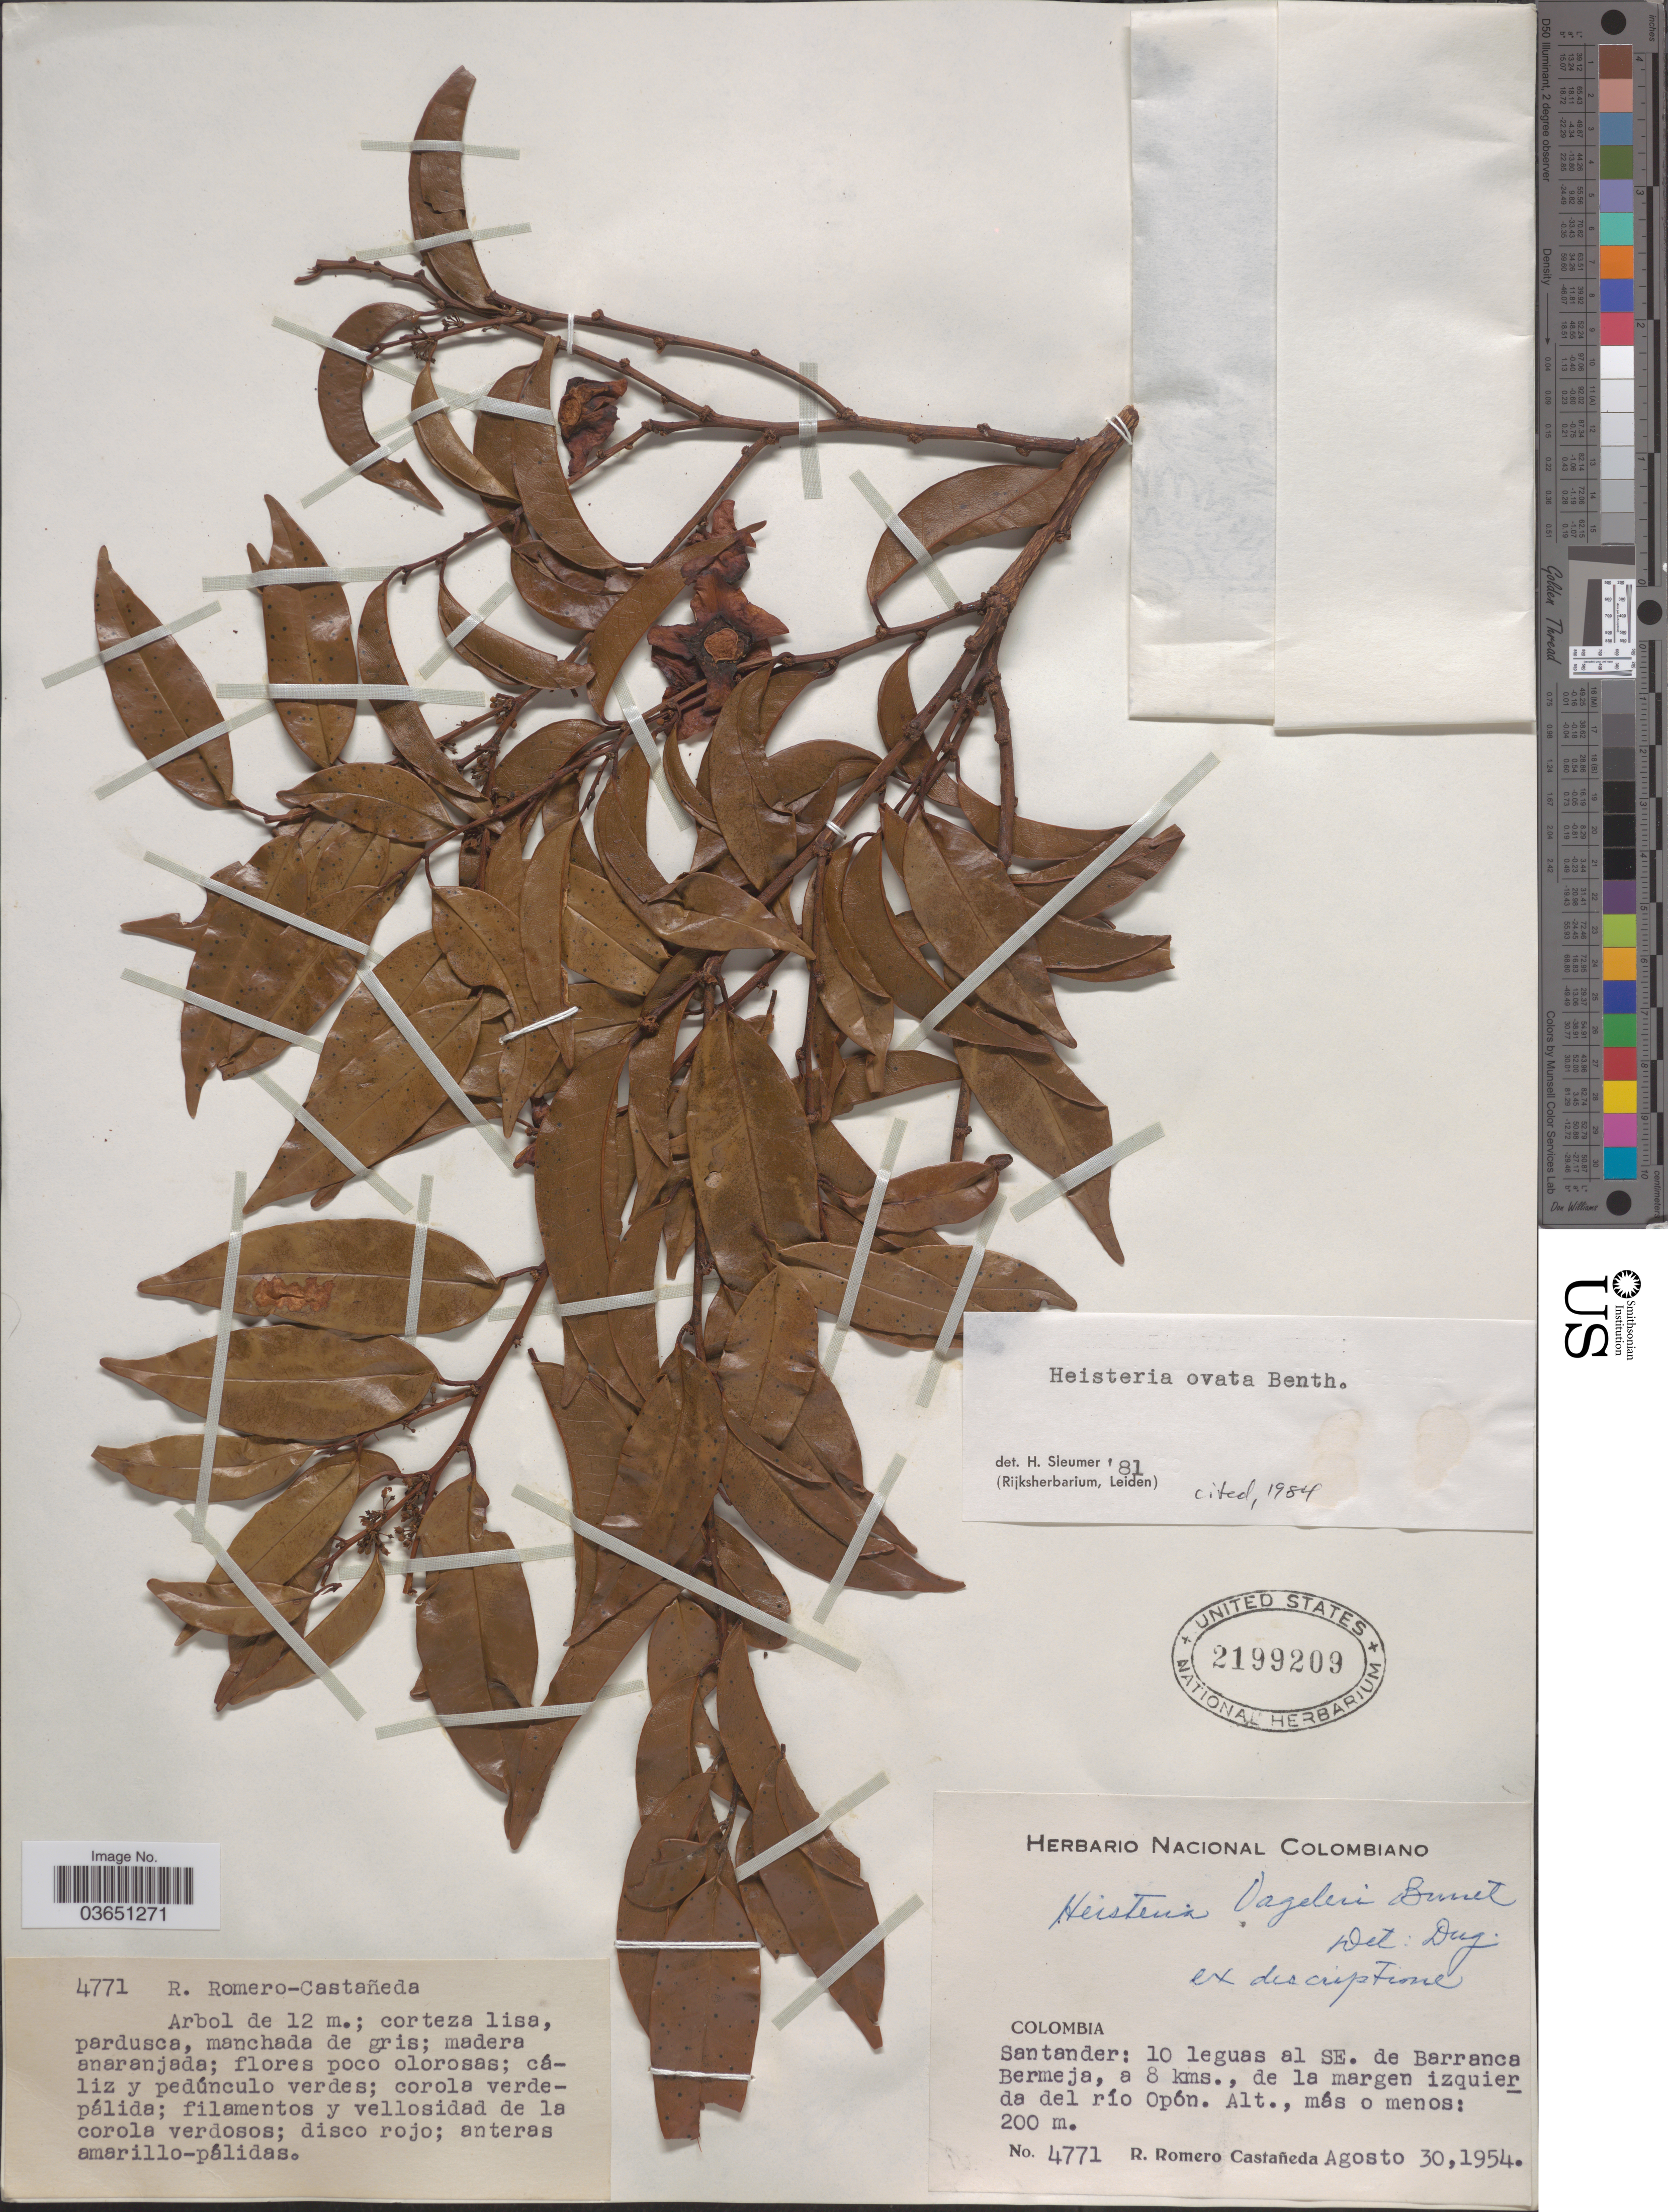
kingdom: Plantae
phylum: Tracheophyta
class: Magnoliopsida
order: Santalales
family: Erythropalaceae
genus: Heisteria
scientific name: Heisteria ovata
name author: Benth.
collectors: R. Romero Castañeda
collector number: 4771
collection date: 1954-08-30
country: Colombia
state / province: Santander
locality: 10 leguas al SE. de Barranca Bermeja, a 8 kms., de la margen izquierda del río Opón.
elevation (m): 200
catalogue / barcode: US 2199209